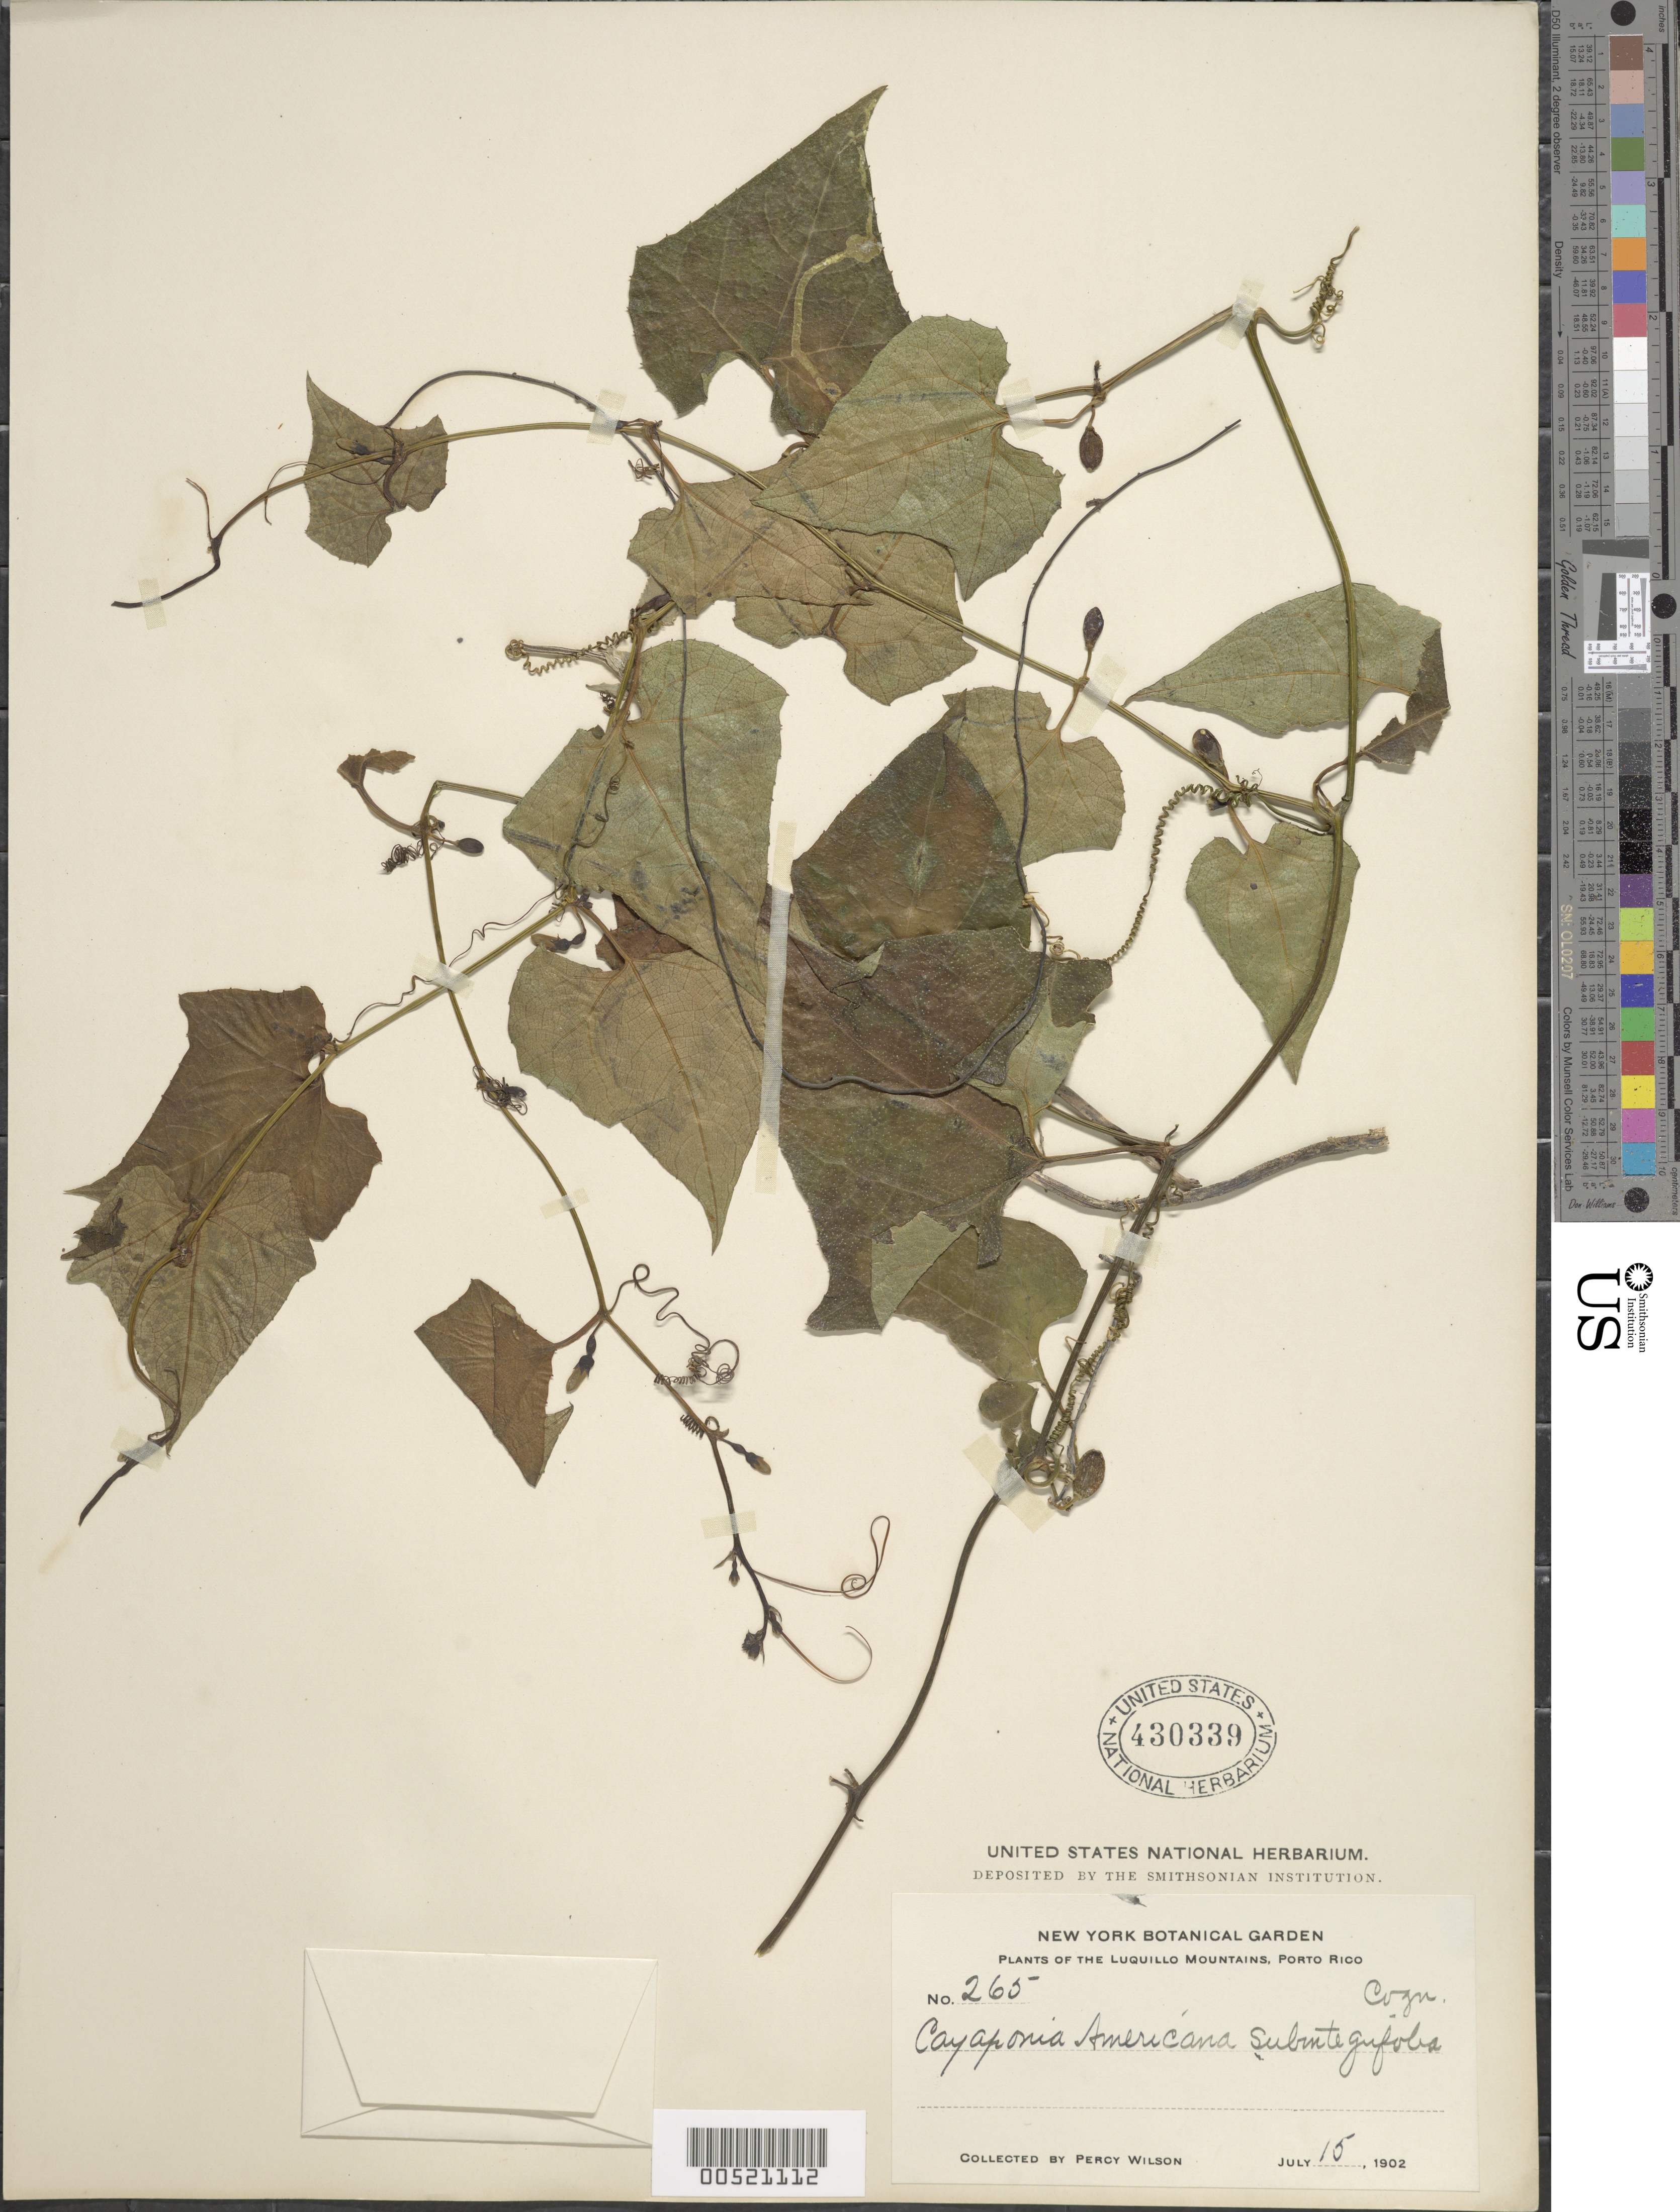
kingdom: Plantae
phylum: Tracheophyta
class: Magnoliopsida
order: Cucurbitales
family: Cucurbitaceae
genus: Cayaponia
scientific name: Cayaponia americana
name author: (Lam.) Cogn.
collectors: P. Wilson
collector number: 265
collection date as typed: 15 Jul 1902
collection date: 1902-07-15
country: Puerto Rico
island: Greater Antilles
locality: Luquillo Mountinas.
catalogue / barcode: US 430339